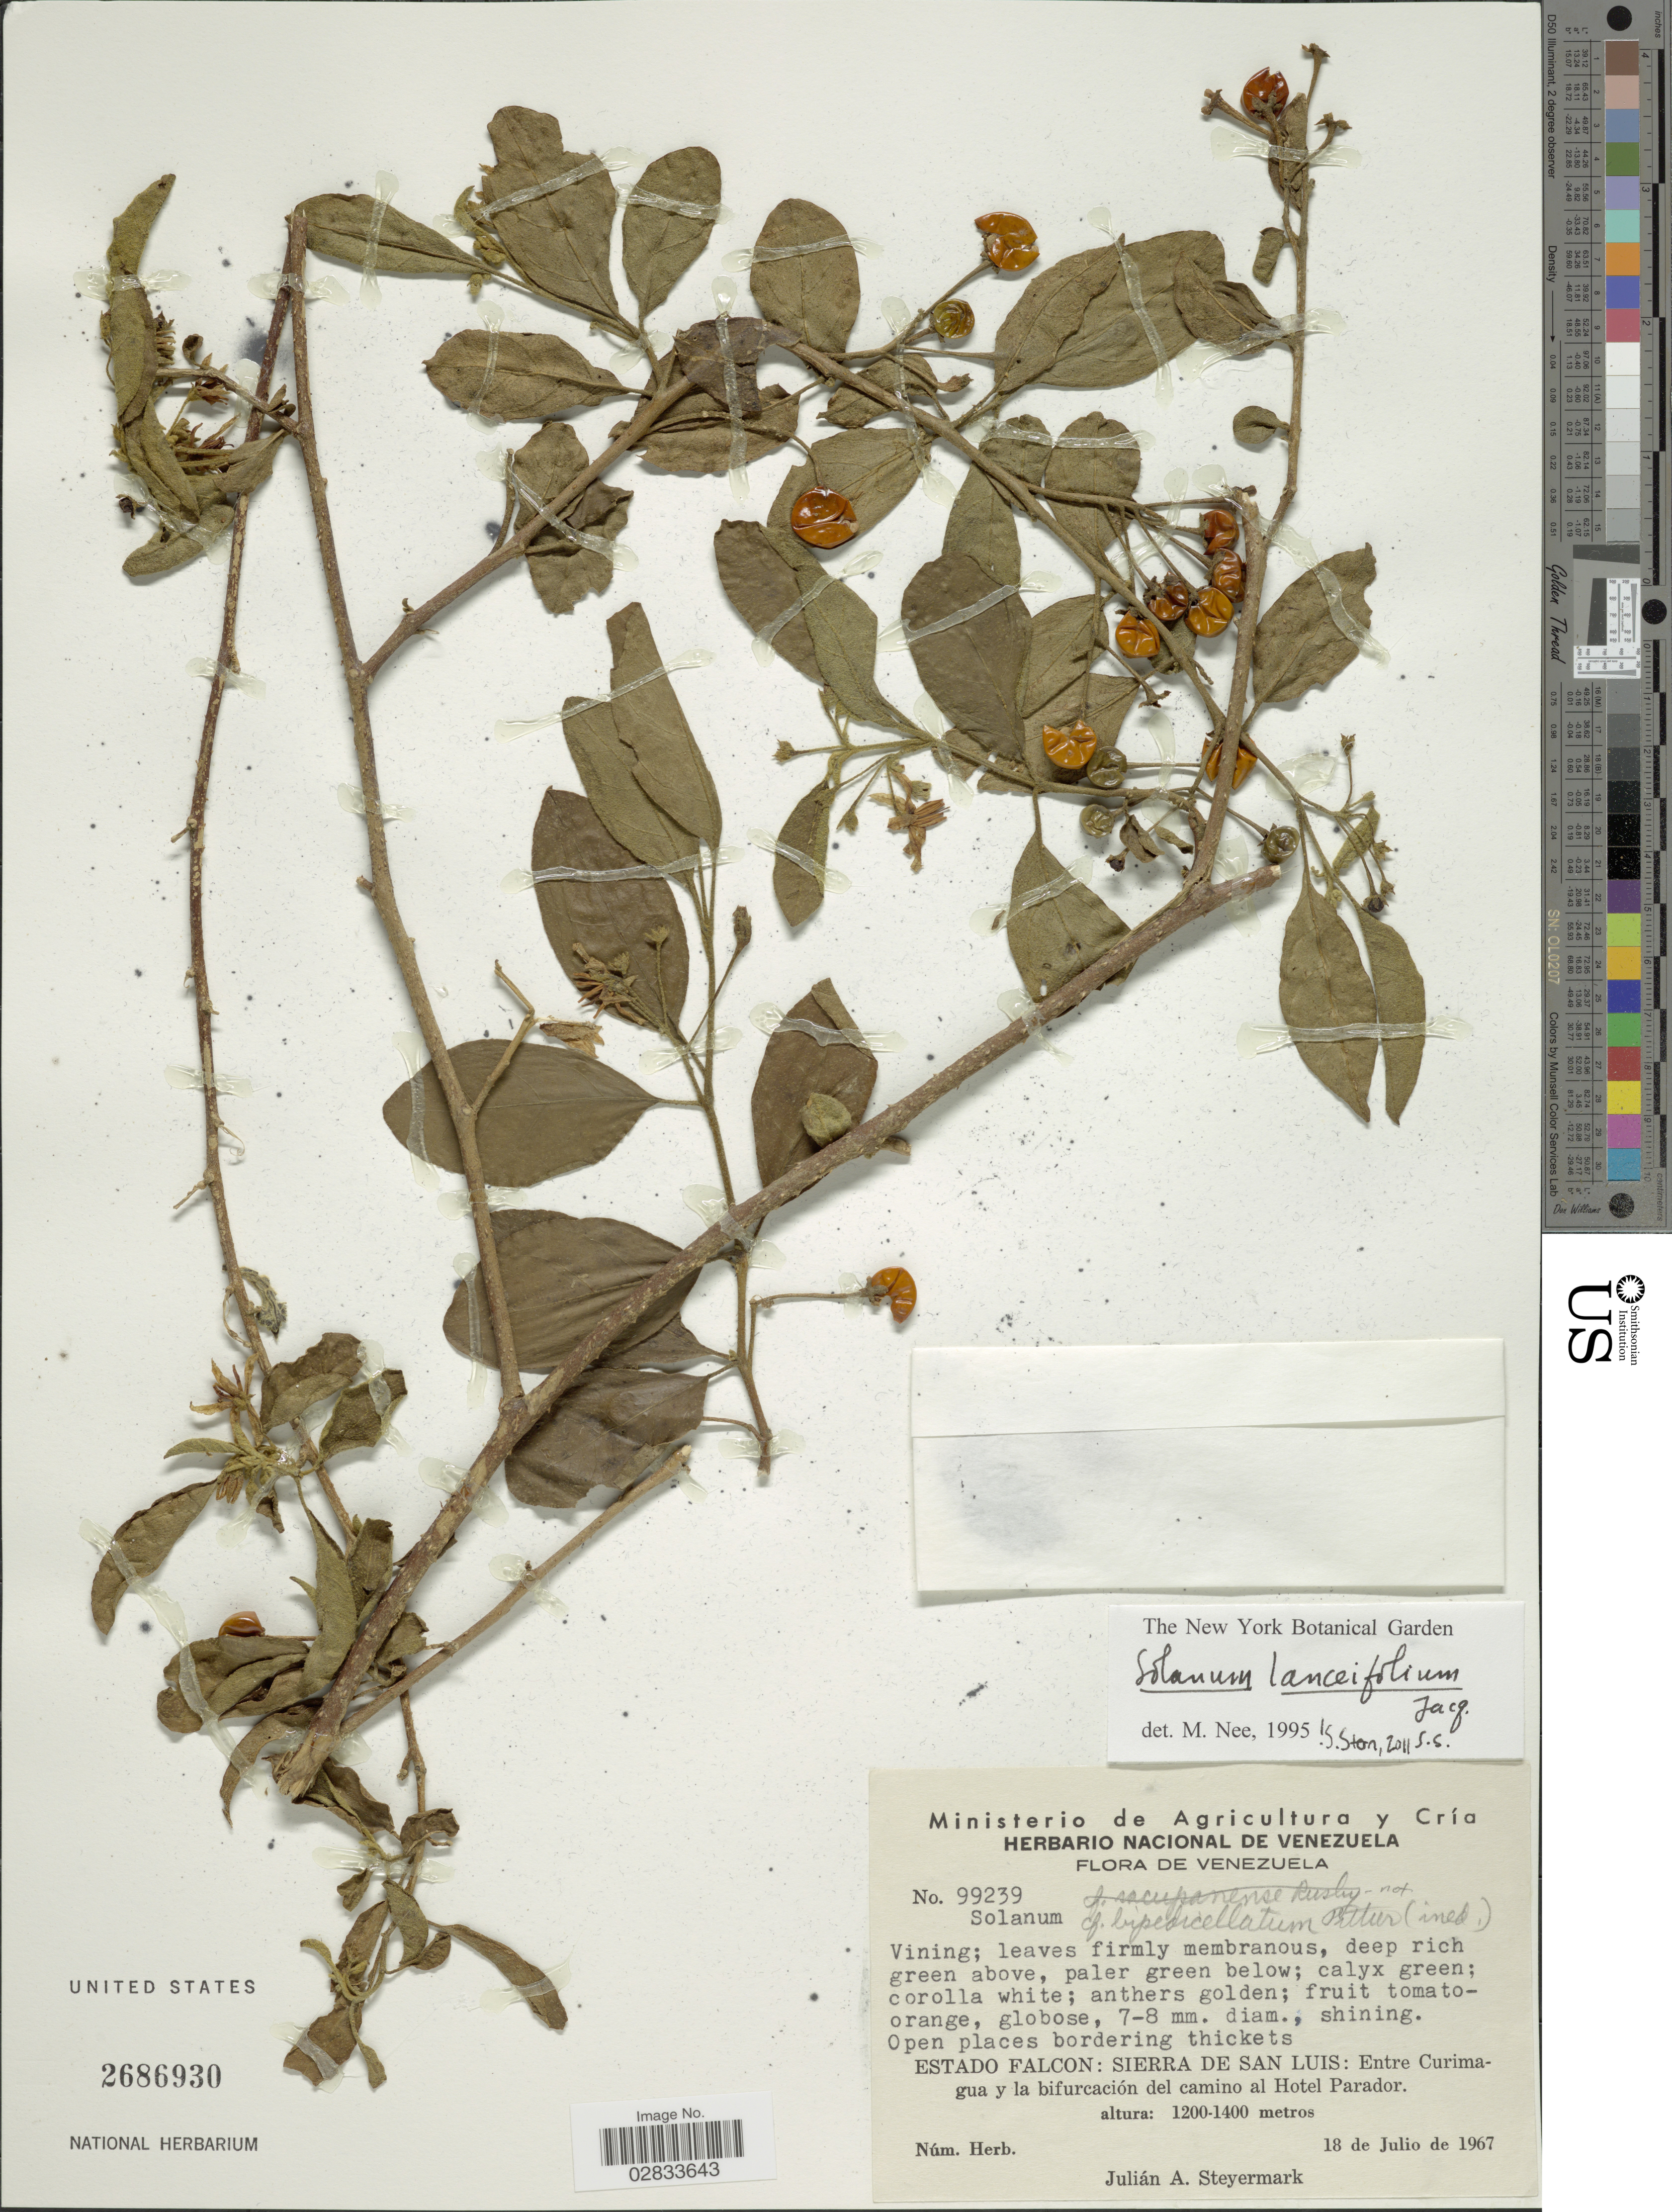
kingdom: Plantae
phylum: Tracheophyta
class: Magnoliopsida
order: Solanales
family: Solanaceae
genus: Solanum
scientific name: Solanum lanceifolium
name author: Jacq.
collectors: J. Steyermark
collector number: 99239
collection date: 1967-07-18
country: Venezuela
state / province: Falcón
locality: Sierra de San Luis: Entre Curimagua y la bifurcación del camino al Hotel Parador.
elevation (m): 1200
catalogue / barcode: US 2686930